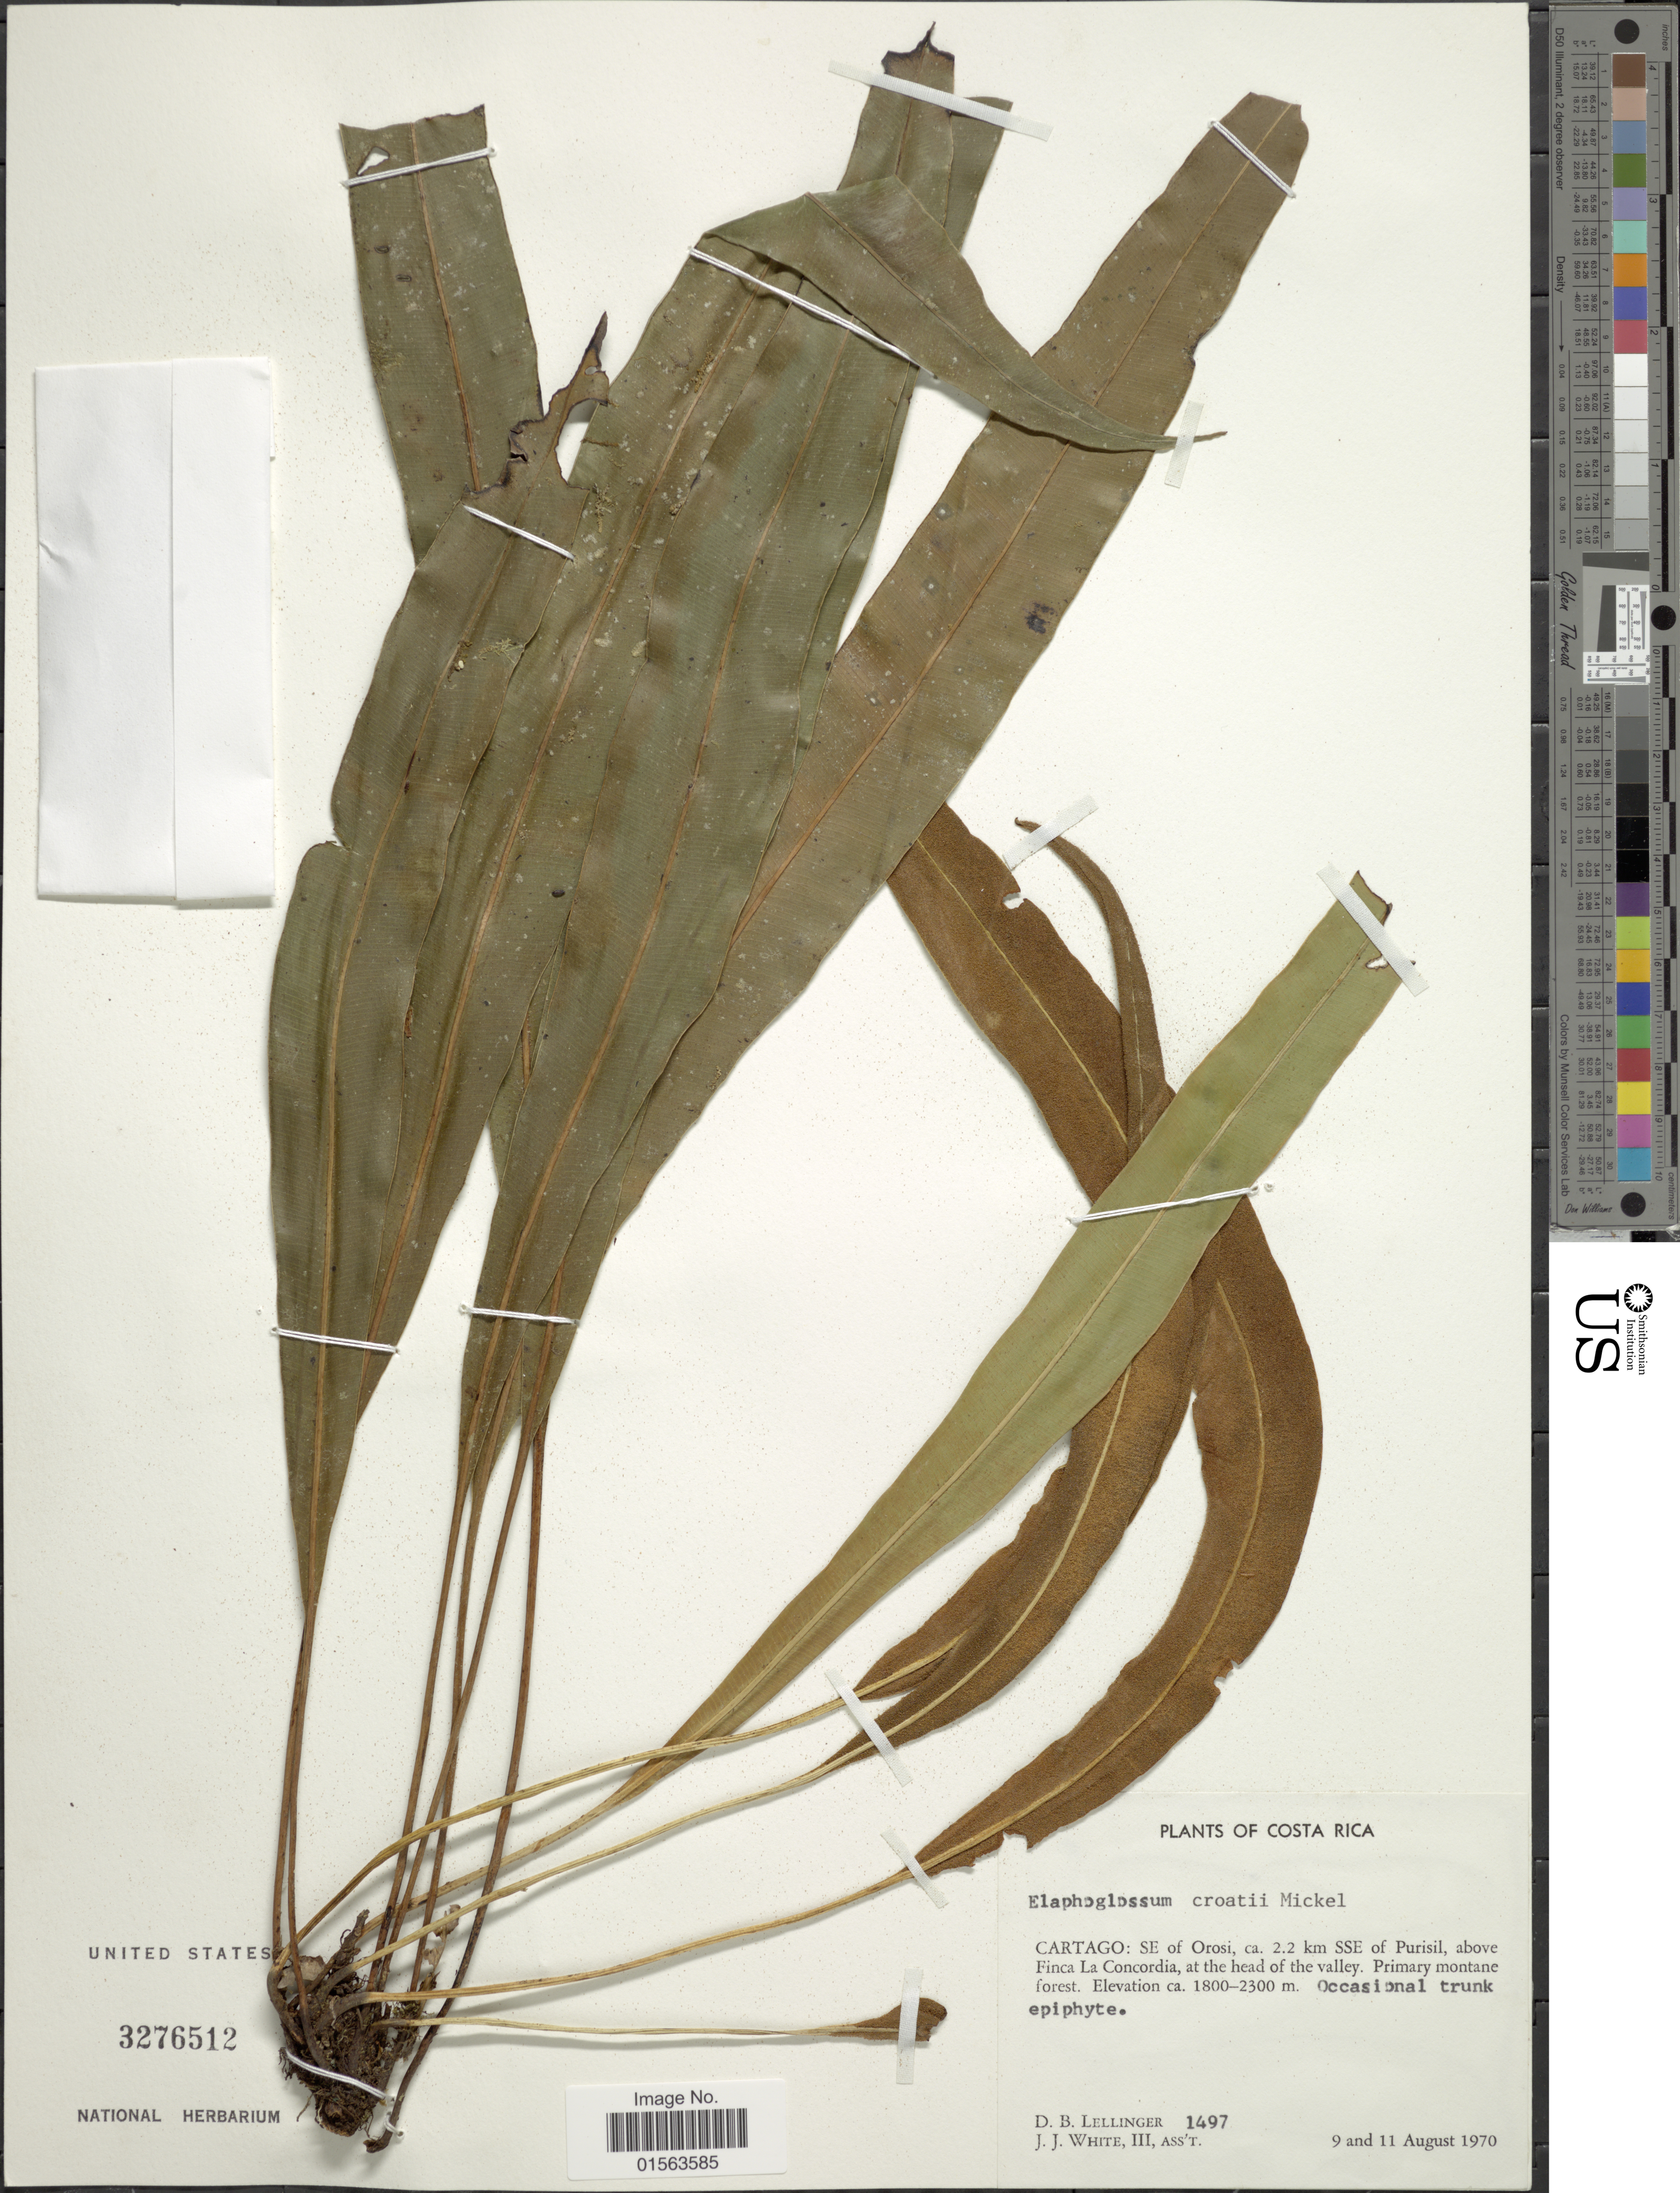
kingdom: Plantae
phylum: Tracheophyta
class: Polypodiopsida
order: Polypodiales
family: Dryopteridaceae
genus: Elaphoglossum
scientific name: Elaphoglossum croatii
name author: Mickel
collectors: D. B. Lellinger & J. J. White III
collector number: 1497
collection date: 1970-08-09/1970-08-11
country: Costa Rica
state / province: Cartago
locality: Cartago: SE of Orosi, ca 2.2 km SSE of Purisil, above Finca La Concordia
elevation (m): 1800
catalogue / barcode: US 3276512